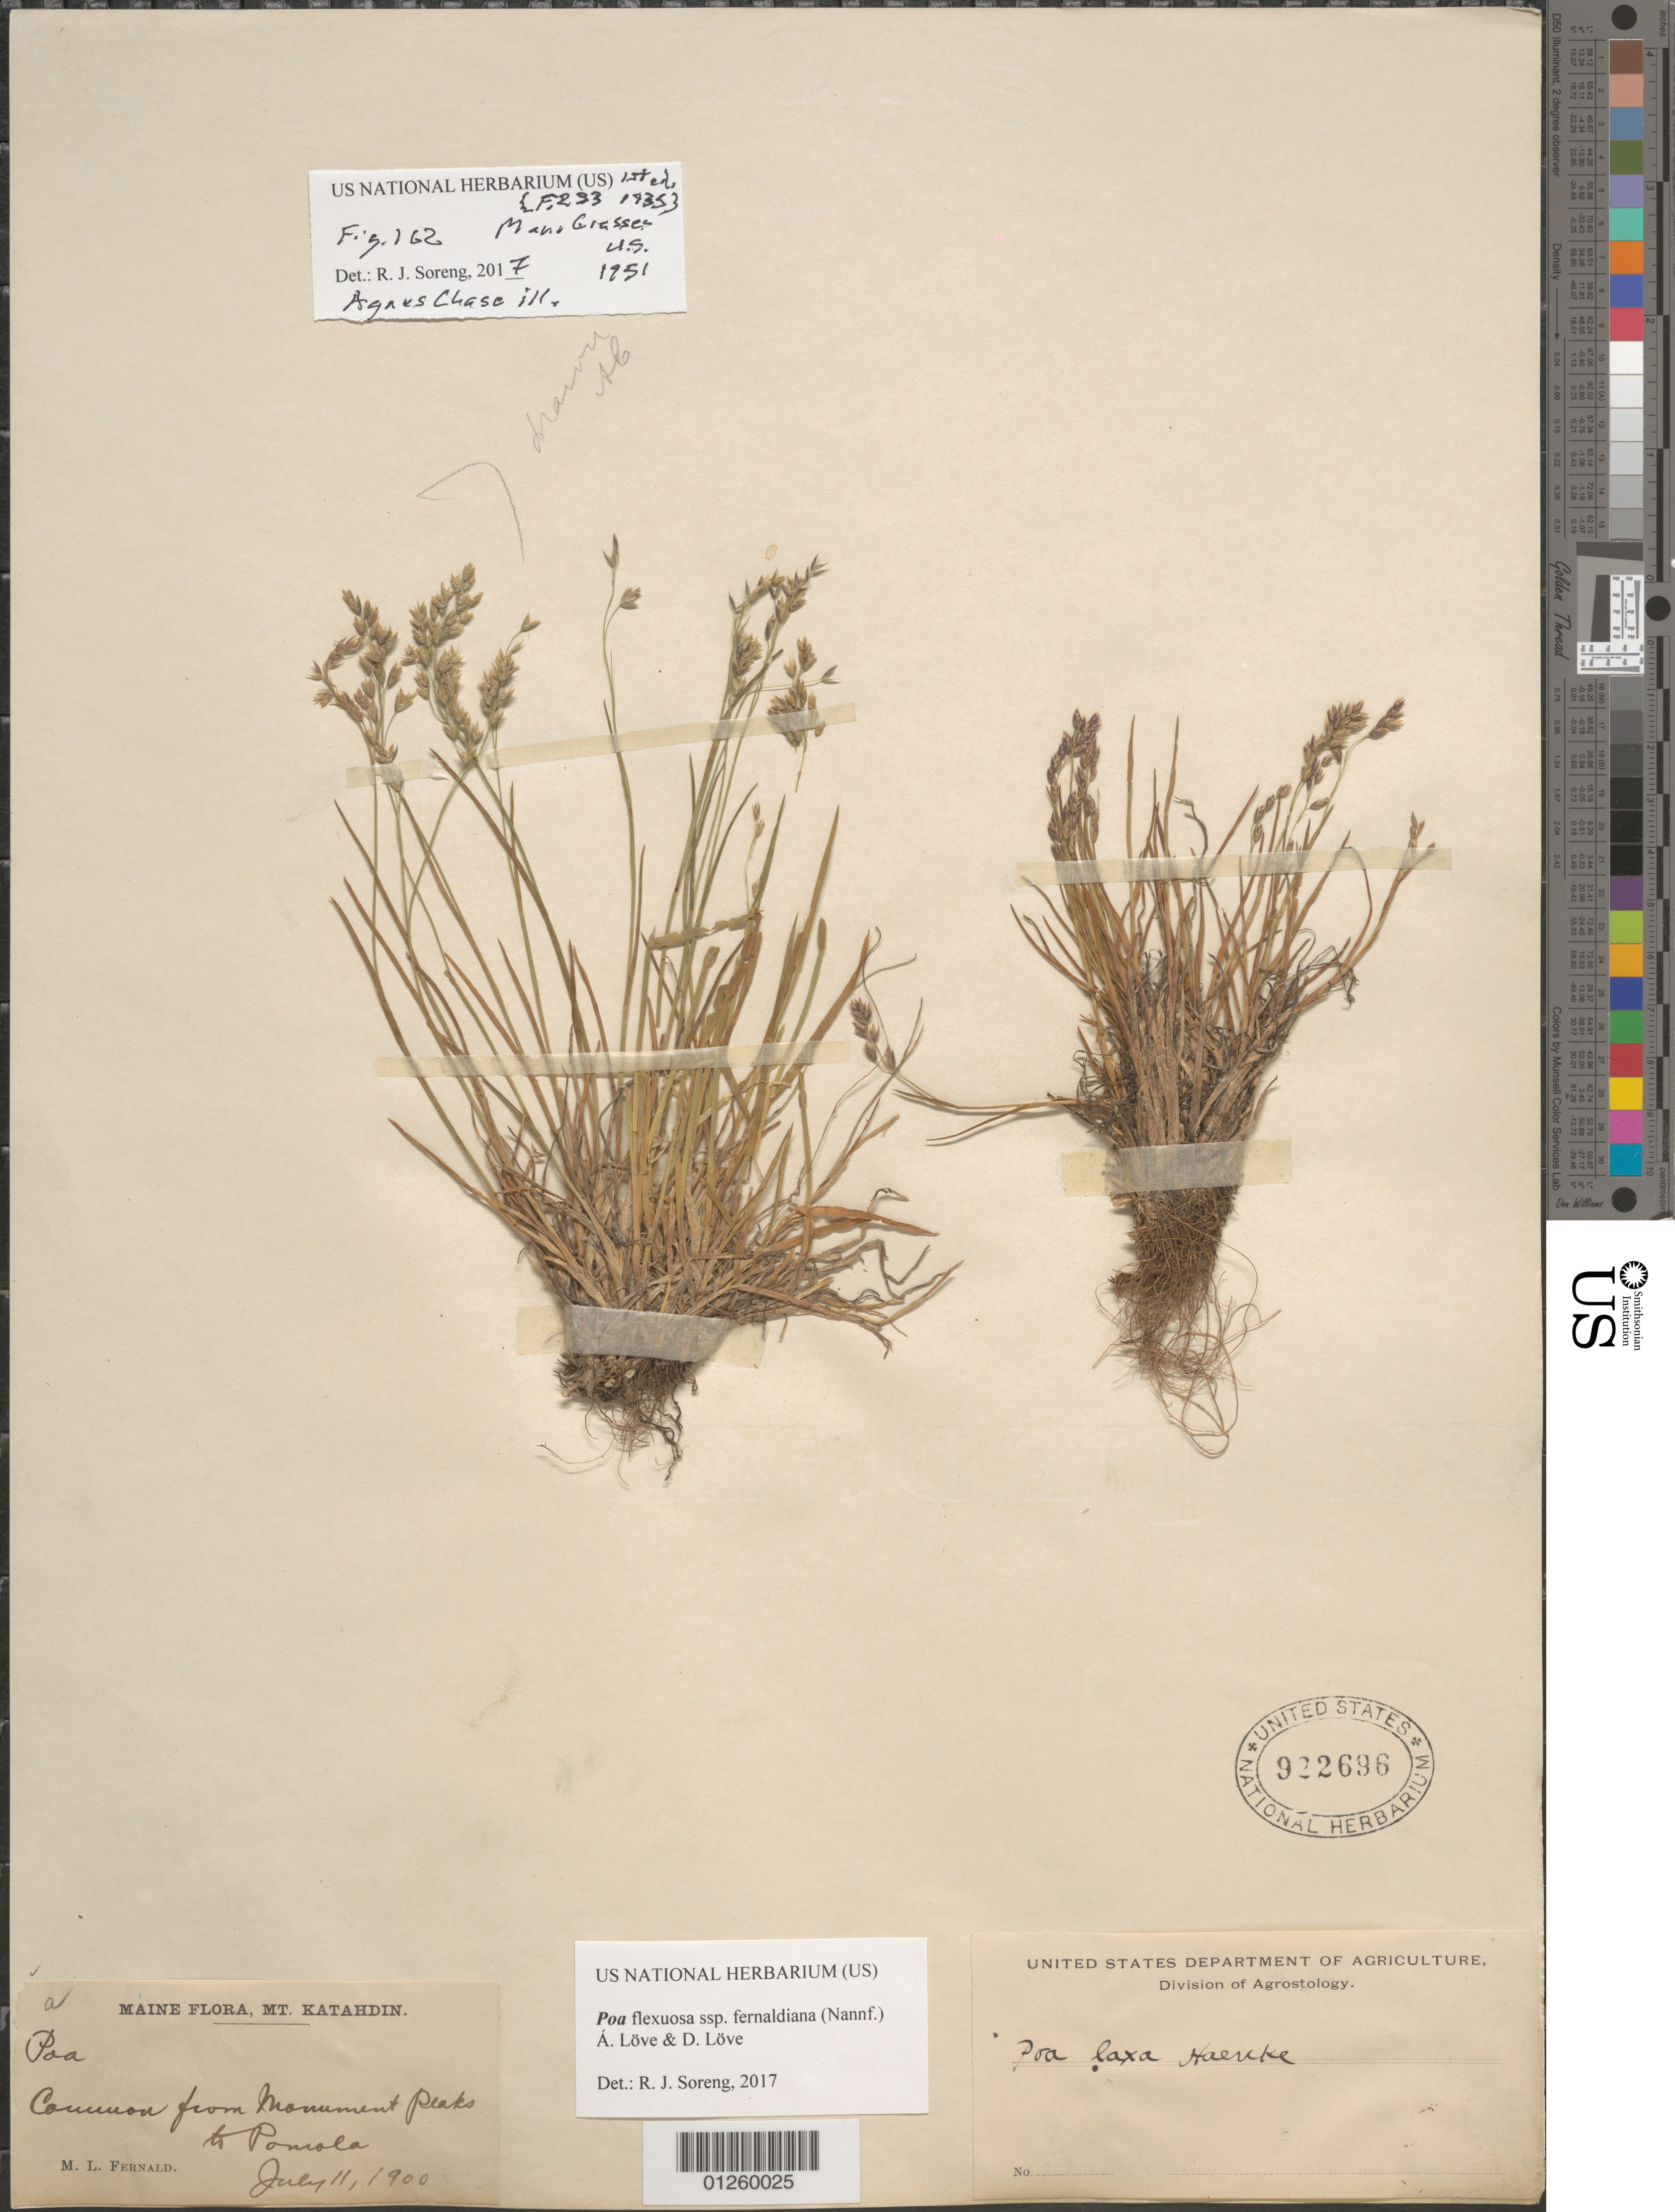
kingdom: Plantae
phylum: Tracheophyta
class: Liliopsida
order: Poales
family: Poaceae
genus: Poa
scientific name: Poa flexuosa Sm. subsp. fernaldiana (Nannf.) Á. Löve & D. Löve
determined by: Soreng, Robert J., Research Associate (BOT), Smithsonian Institution - National Museum of Natural History (UNITED STATES)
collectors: M. L. Fernald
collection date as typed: July 11, 1900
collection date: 1900-07-11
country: United States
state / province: Maine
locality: Common from Monument Peaks to Pamola.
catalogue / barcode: US 922696